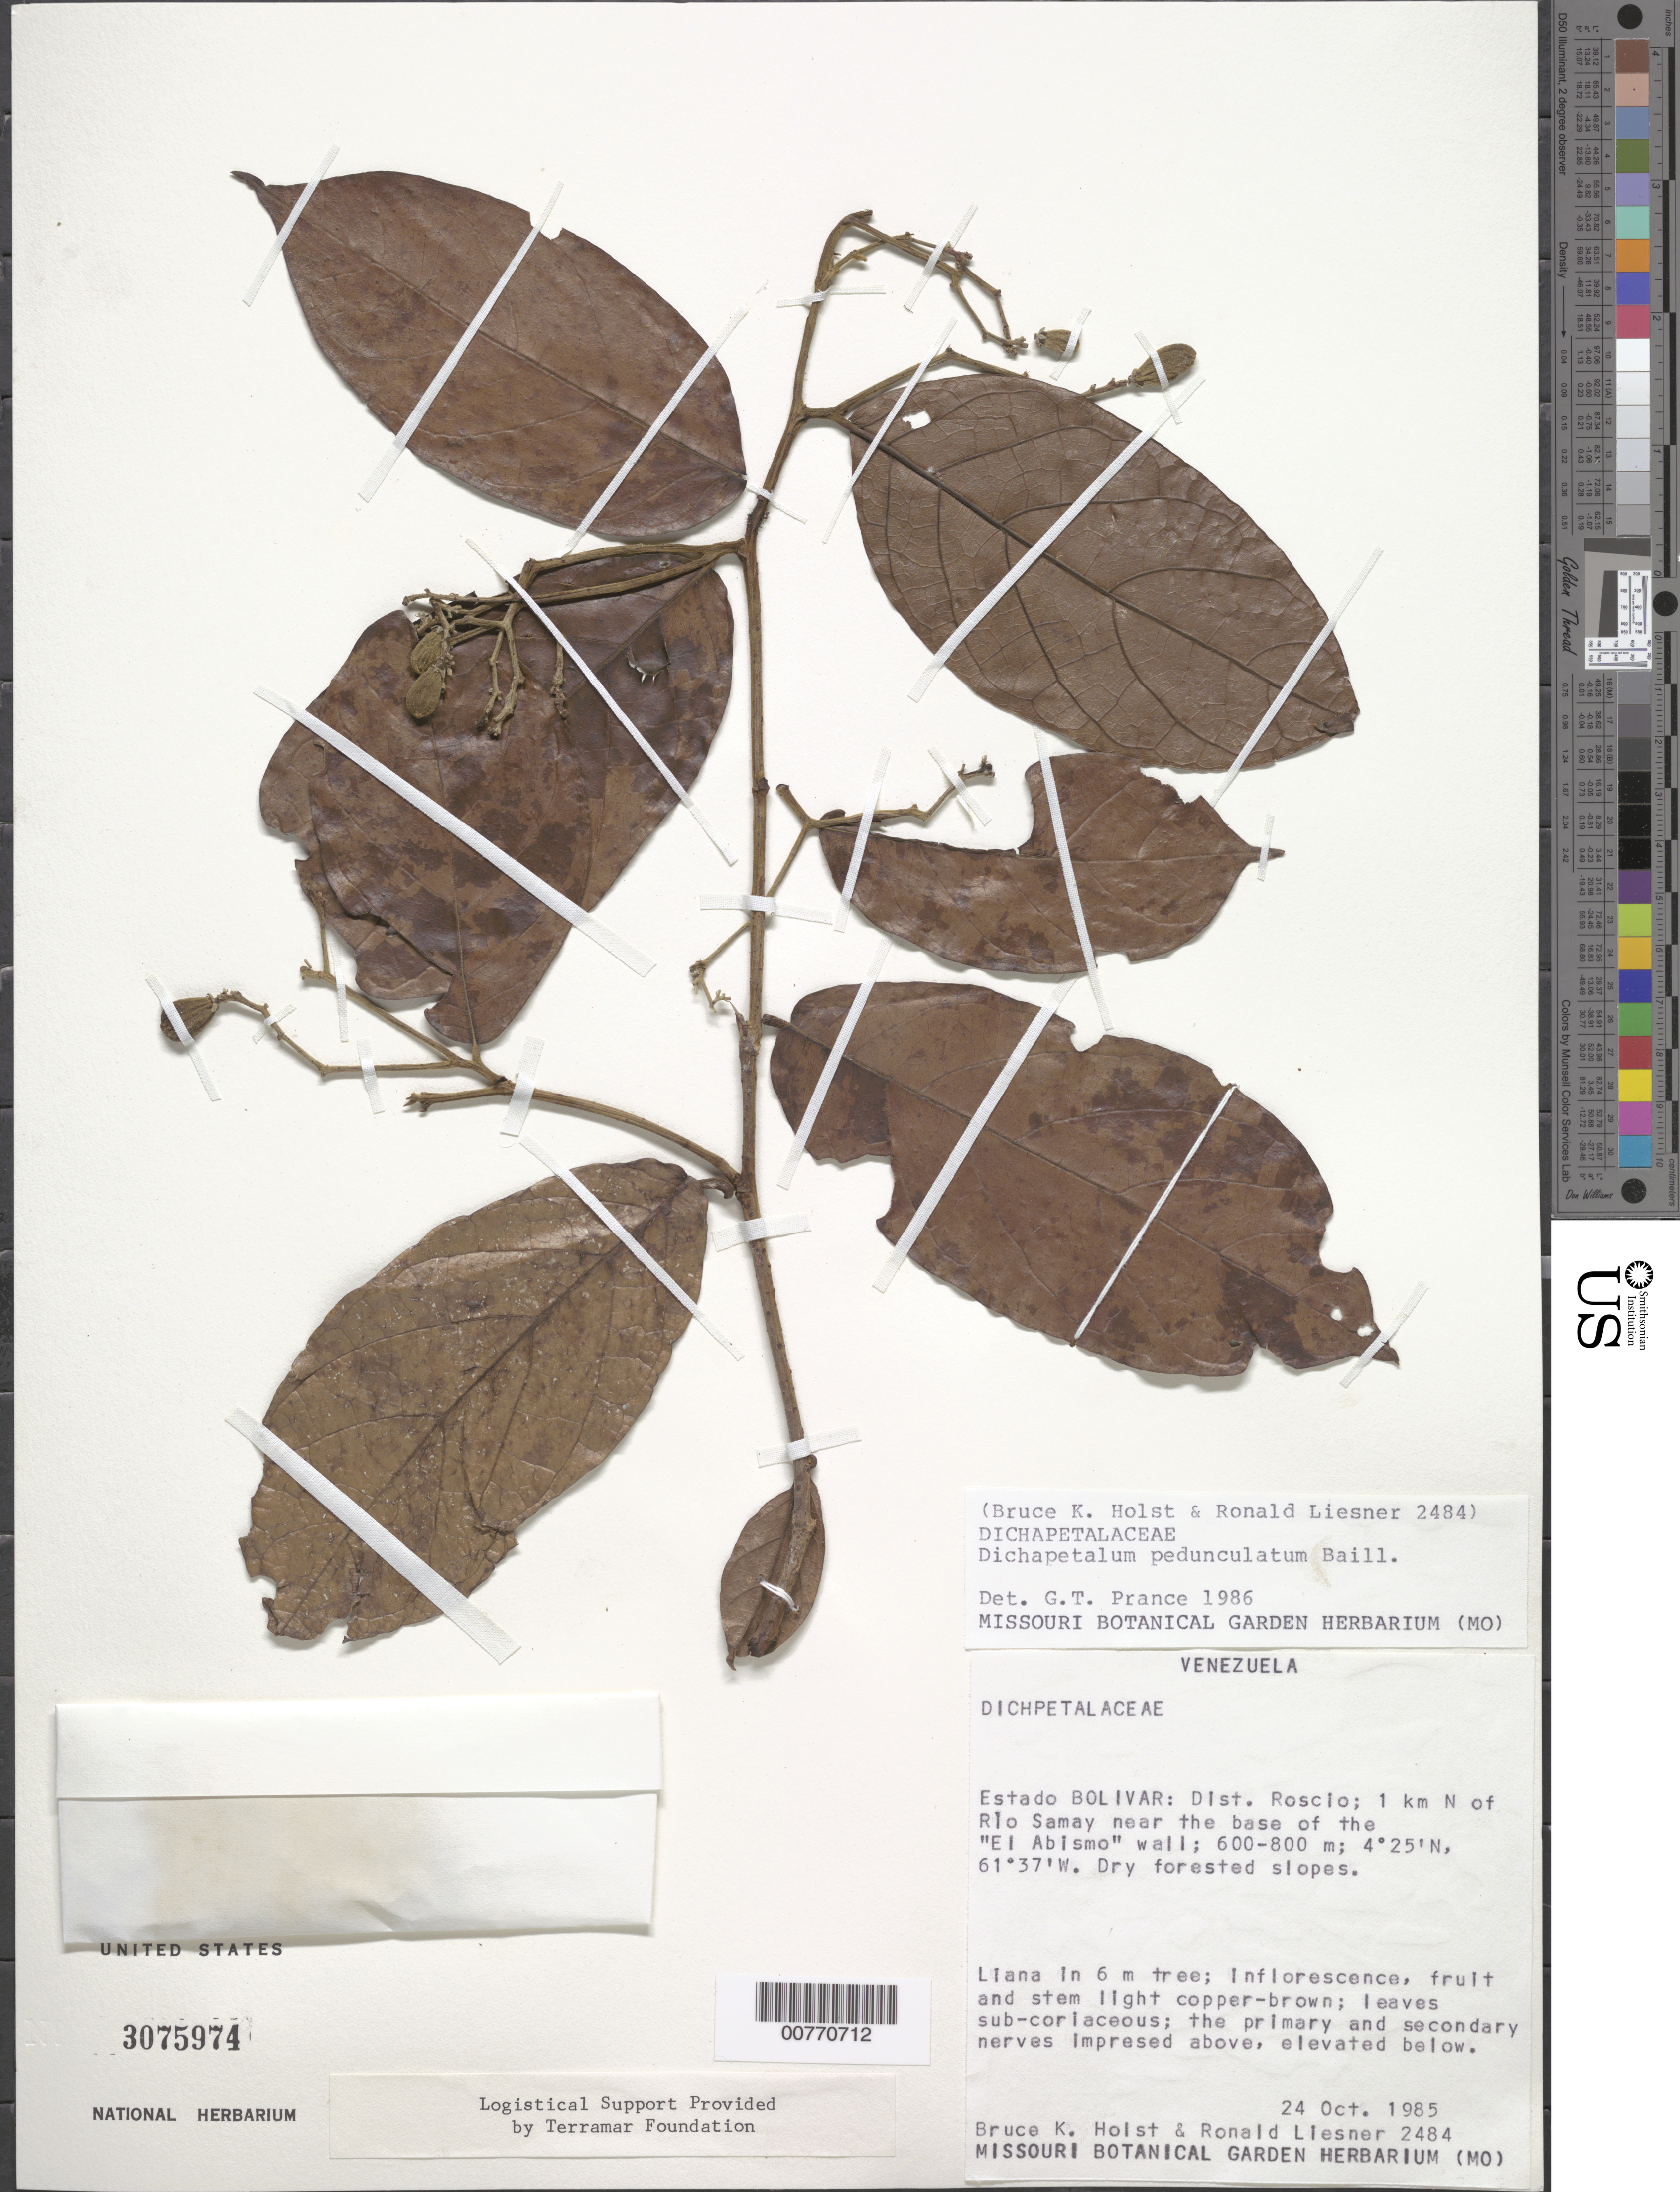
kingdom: Plantae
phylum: Tracheophyta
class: Magnoliopsida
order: Malpighiales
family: Dichapetalaceae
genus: Dichapetalum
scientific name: Dichapetalum pedunculatum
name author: (DC.) Baill.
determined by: Prance, G. T.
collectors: B. Holst & R. L. Liesner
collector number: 2484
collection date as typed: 24-Oct-85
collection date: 1985-10-24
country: Venezuela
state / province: Bolívar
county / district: Roscio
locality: El Abismo, 1 km N of Río Samay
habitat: Dry forested slopes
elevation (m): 600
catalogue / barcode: US 3075974